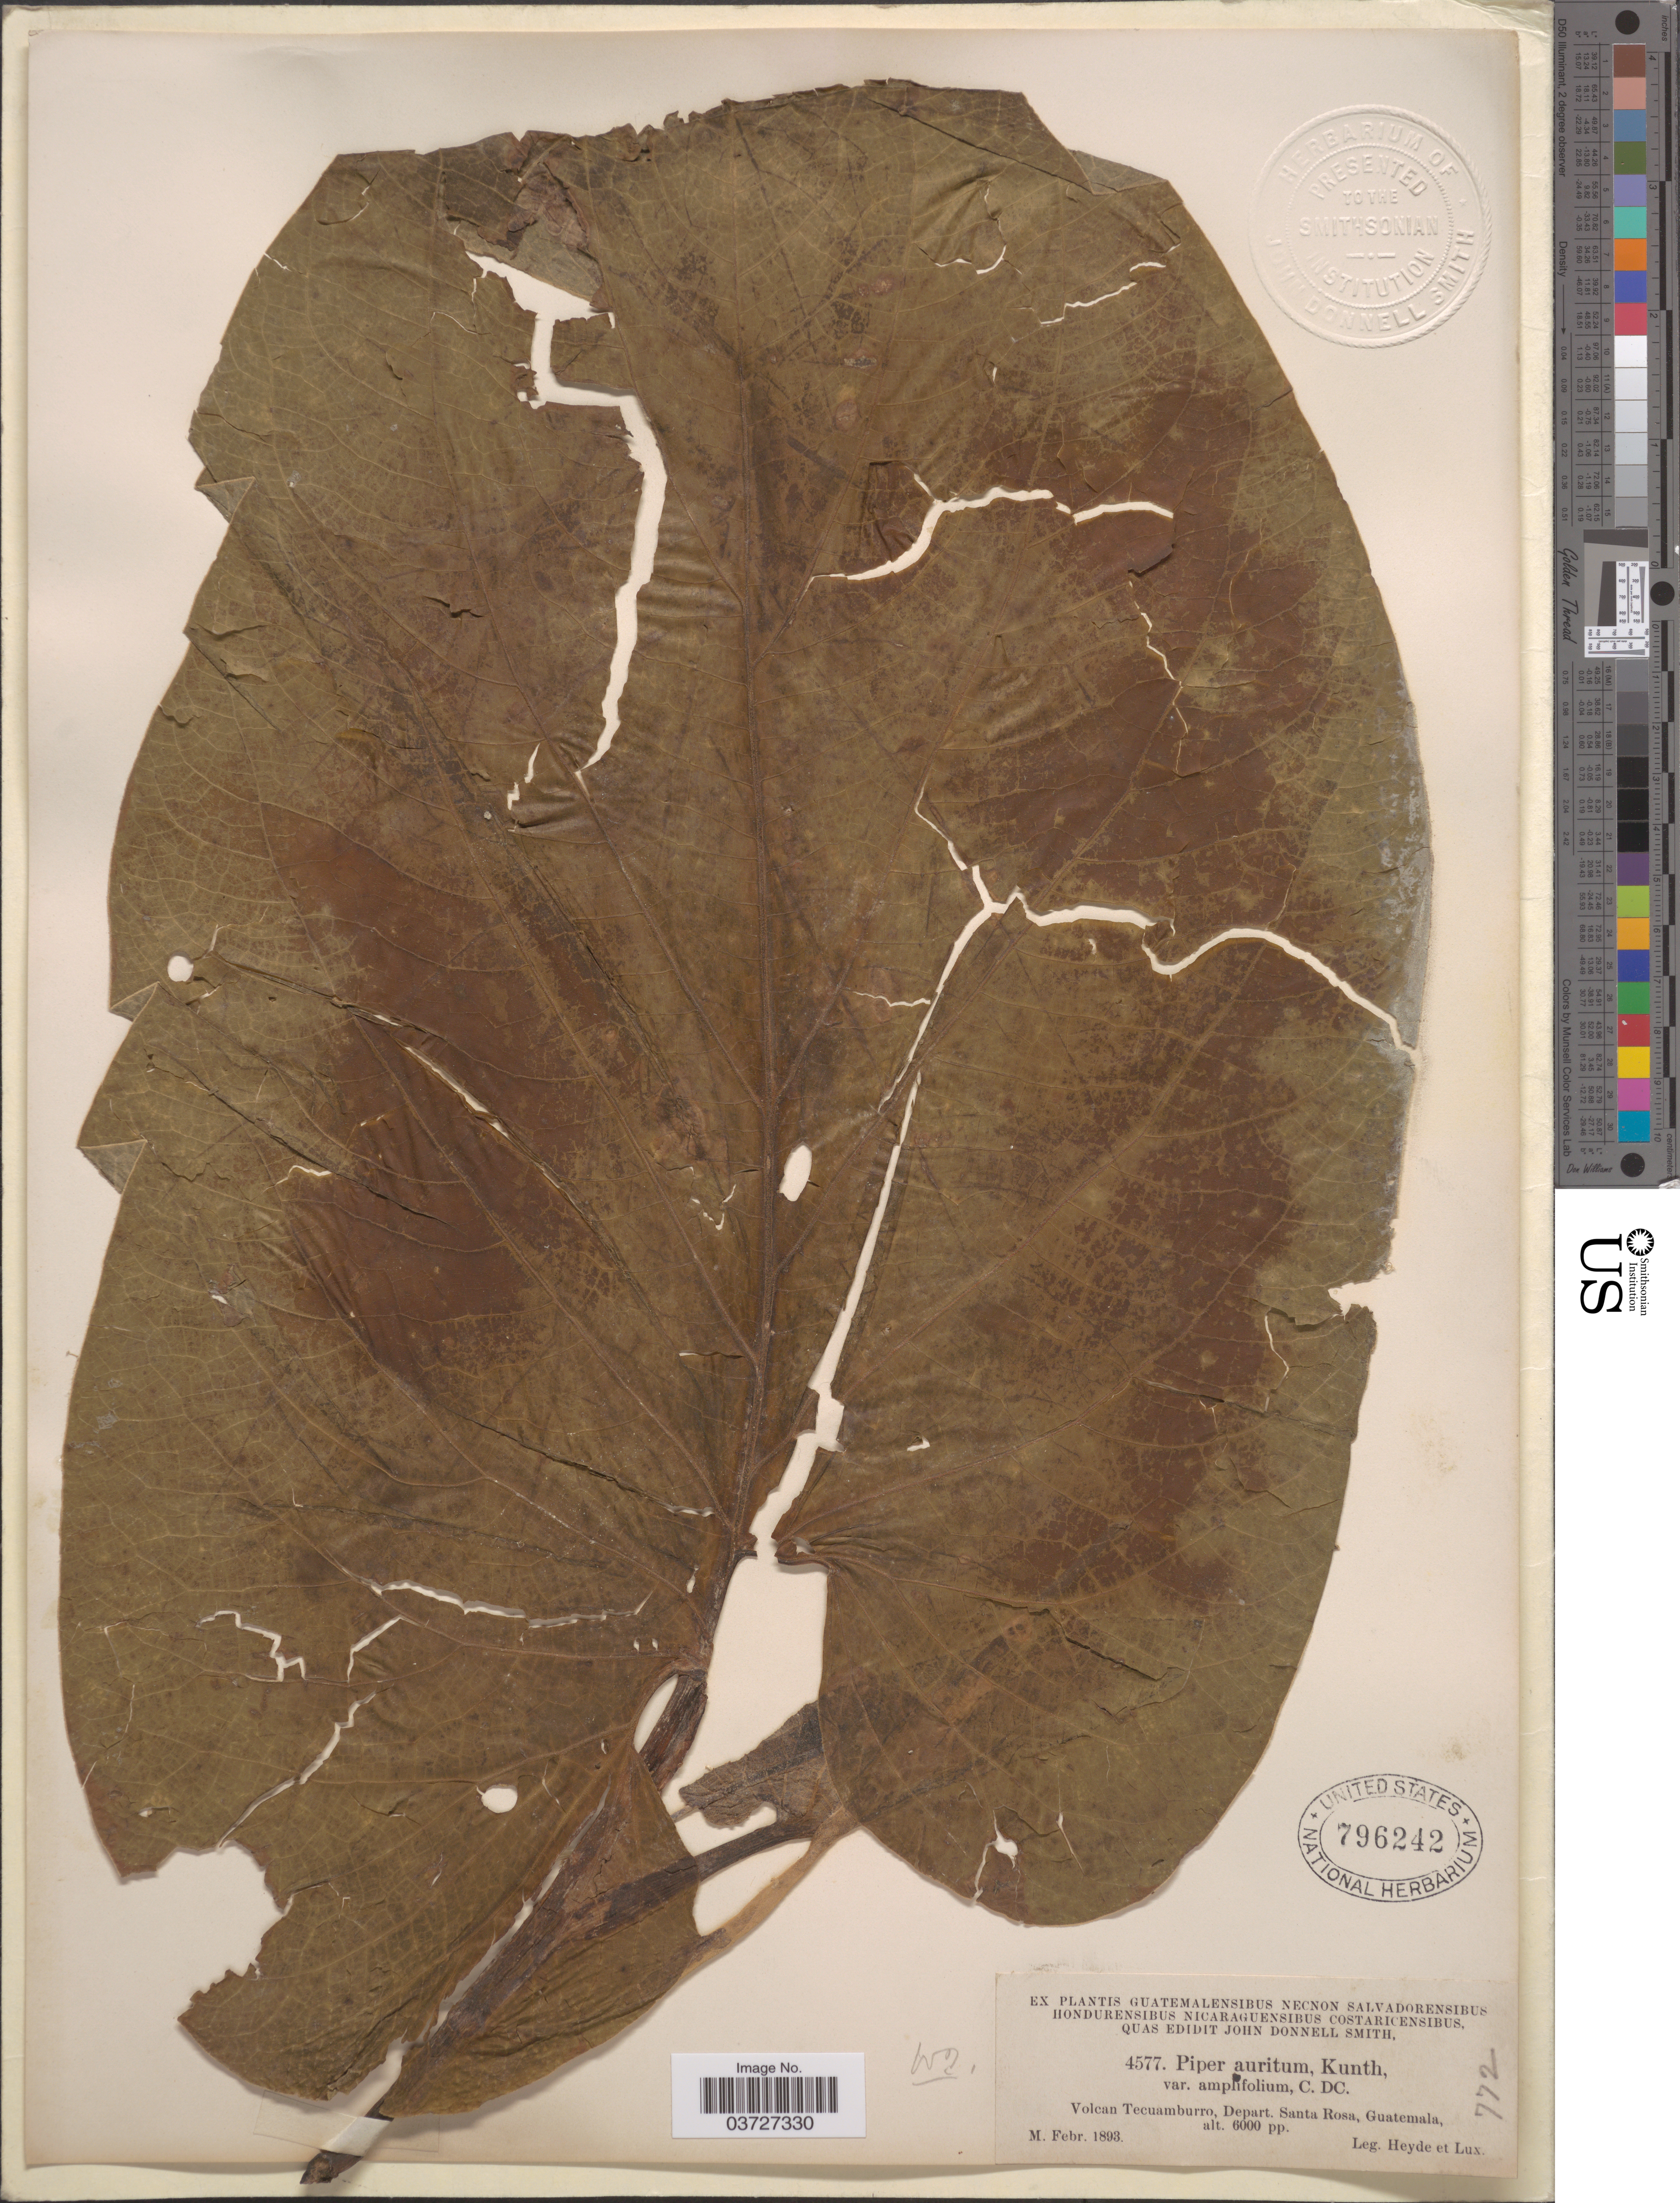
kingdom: Plantae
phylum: Tracheophyta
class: Magnoliopsida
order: Piperales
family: Piperaceae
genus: Piper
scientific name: Piper auritum var. amplifolium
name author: C. DC.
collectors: Heyde & Lux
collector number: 4577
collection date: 1893-02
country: Guatemala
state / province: Santa Rosa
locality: Volcan Tecuamburro, Depart. Santa Rosa.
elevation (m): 1829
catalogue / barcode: US 796242